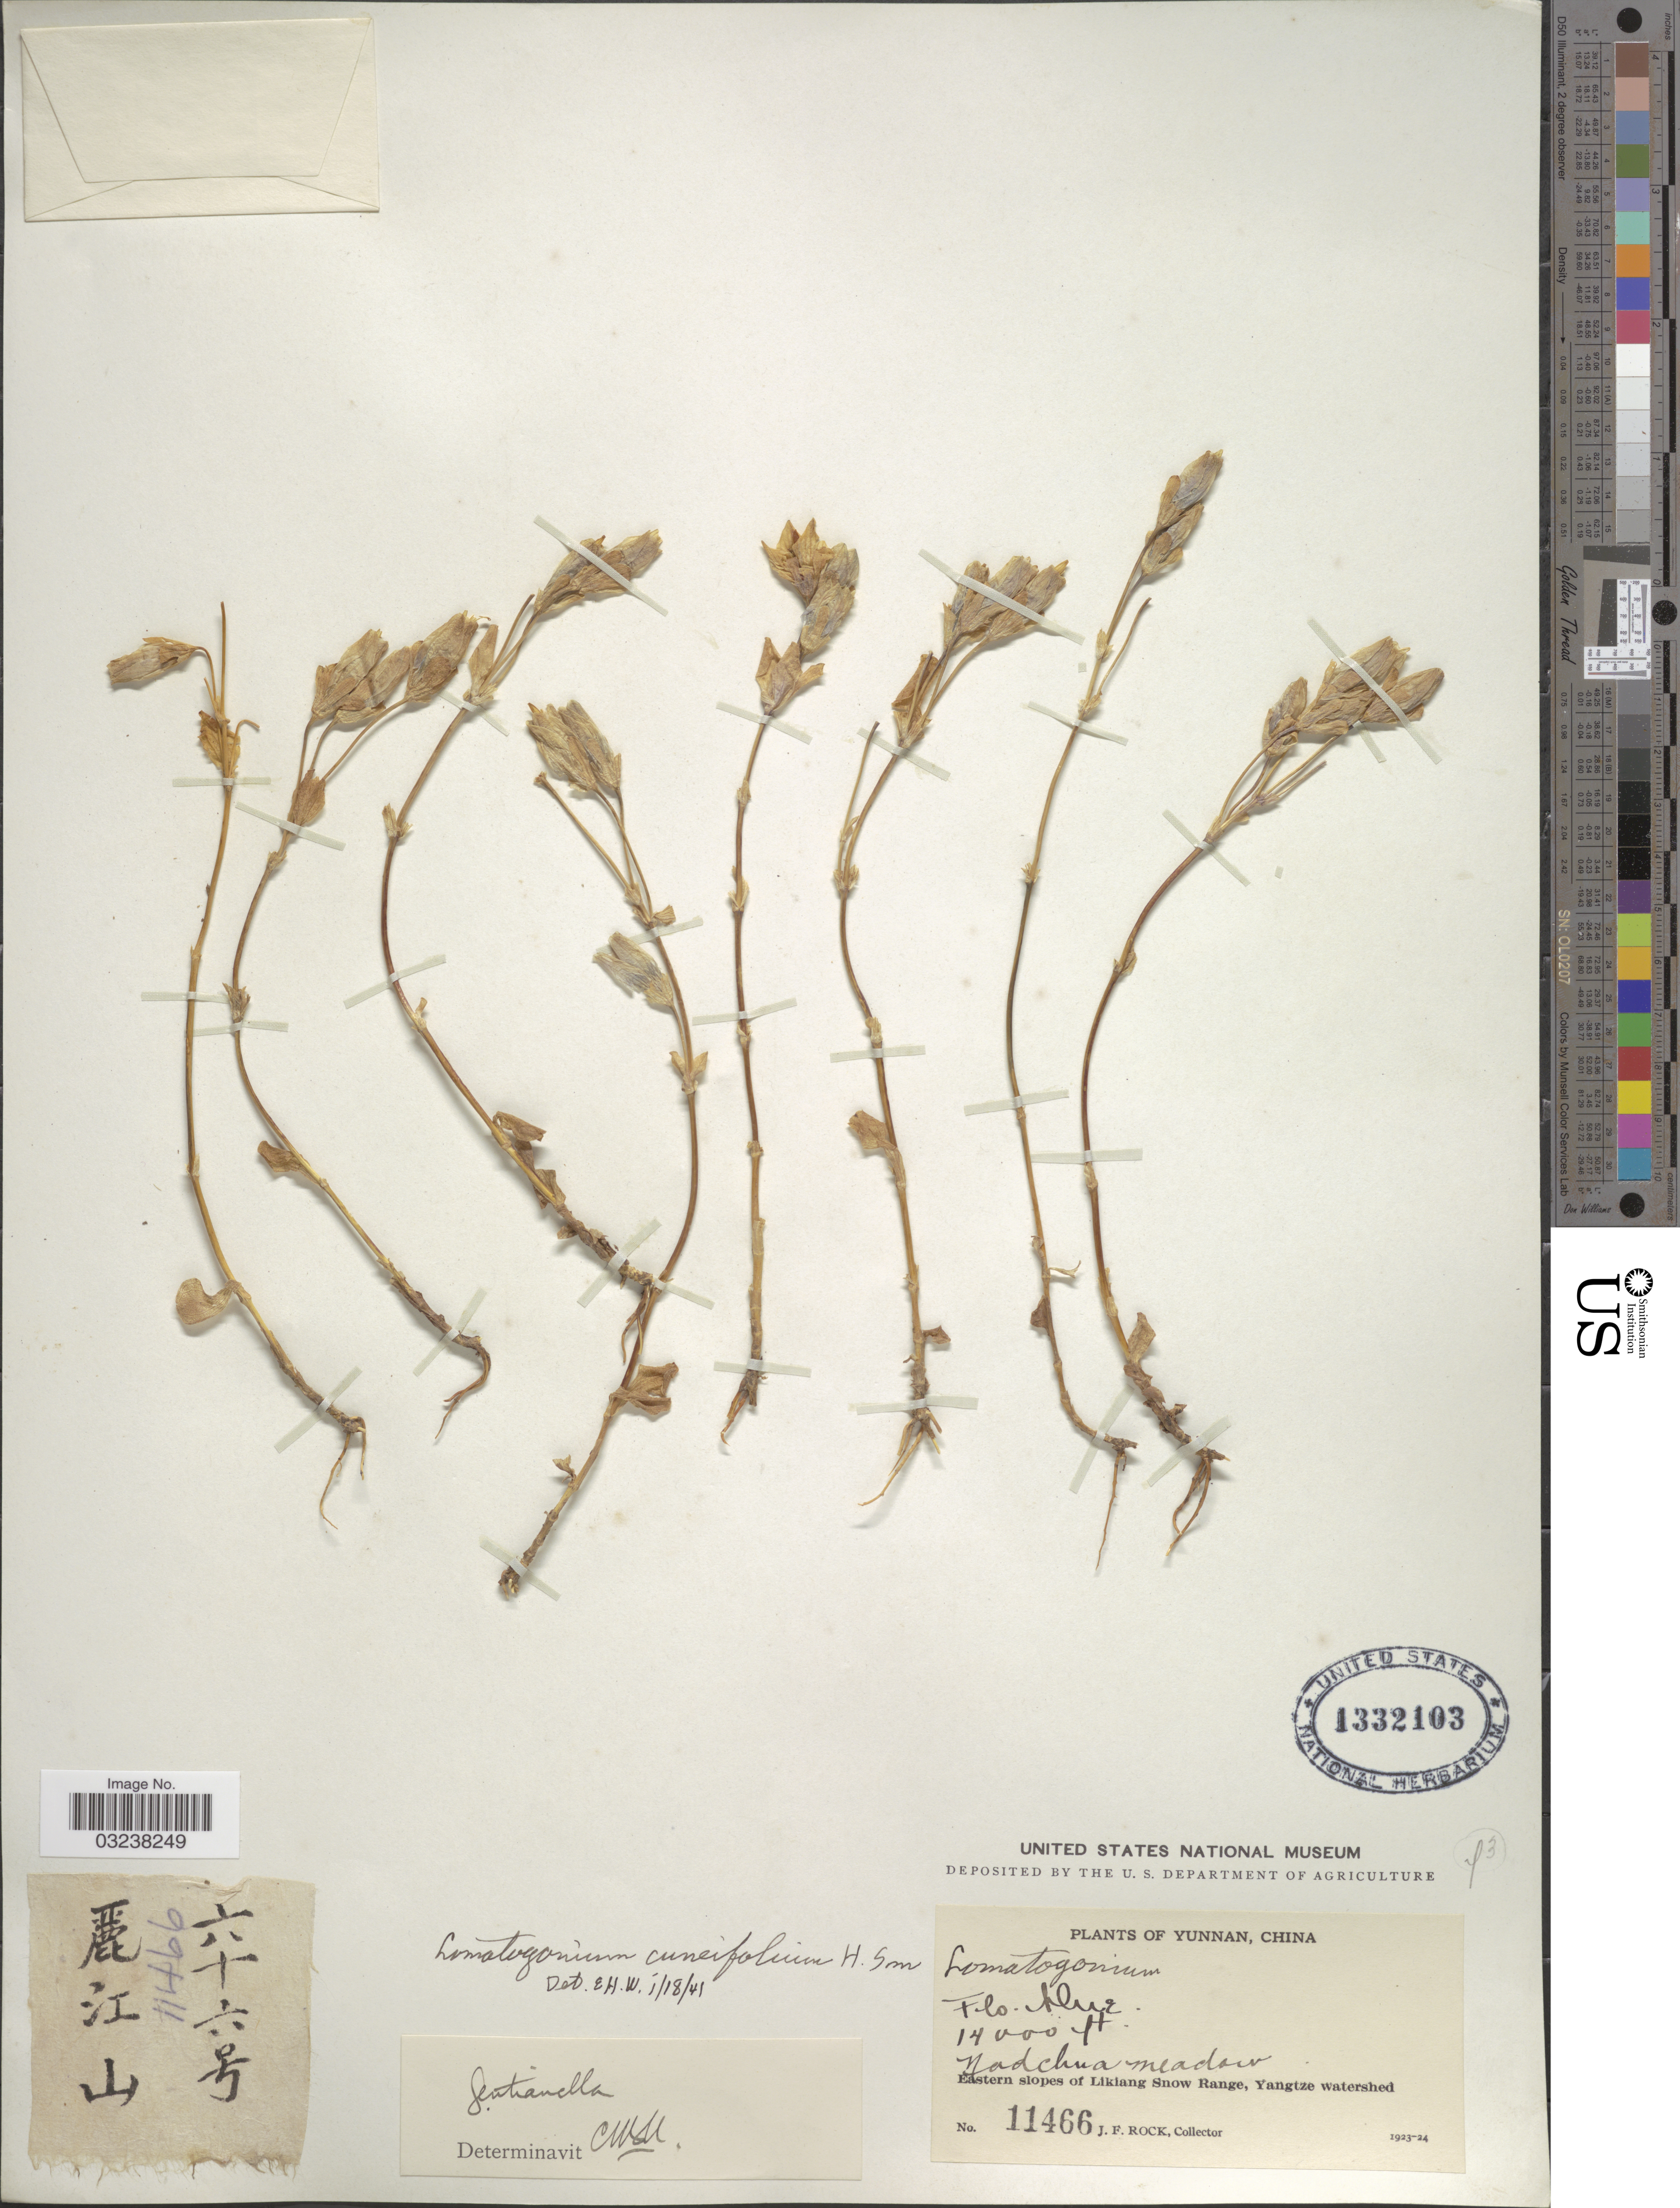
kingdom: Plantae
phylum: Tracheophyta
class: Magnoliopsida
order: Gentianales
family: Gentianaceae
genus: Lomatogonium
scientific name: Lomatogonium cuneifolium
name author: Herb. H. Sm.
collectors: J. Rock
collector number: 11466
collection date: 1923/1924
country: China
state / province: Yunnan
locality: Nadchua meadow. Eastern slopes of Likiang Snow Range, Yangtze watershed.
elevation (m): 4267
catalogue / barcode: US 1332103